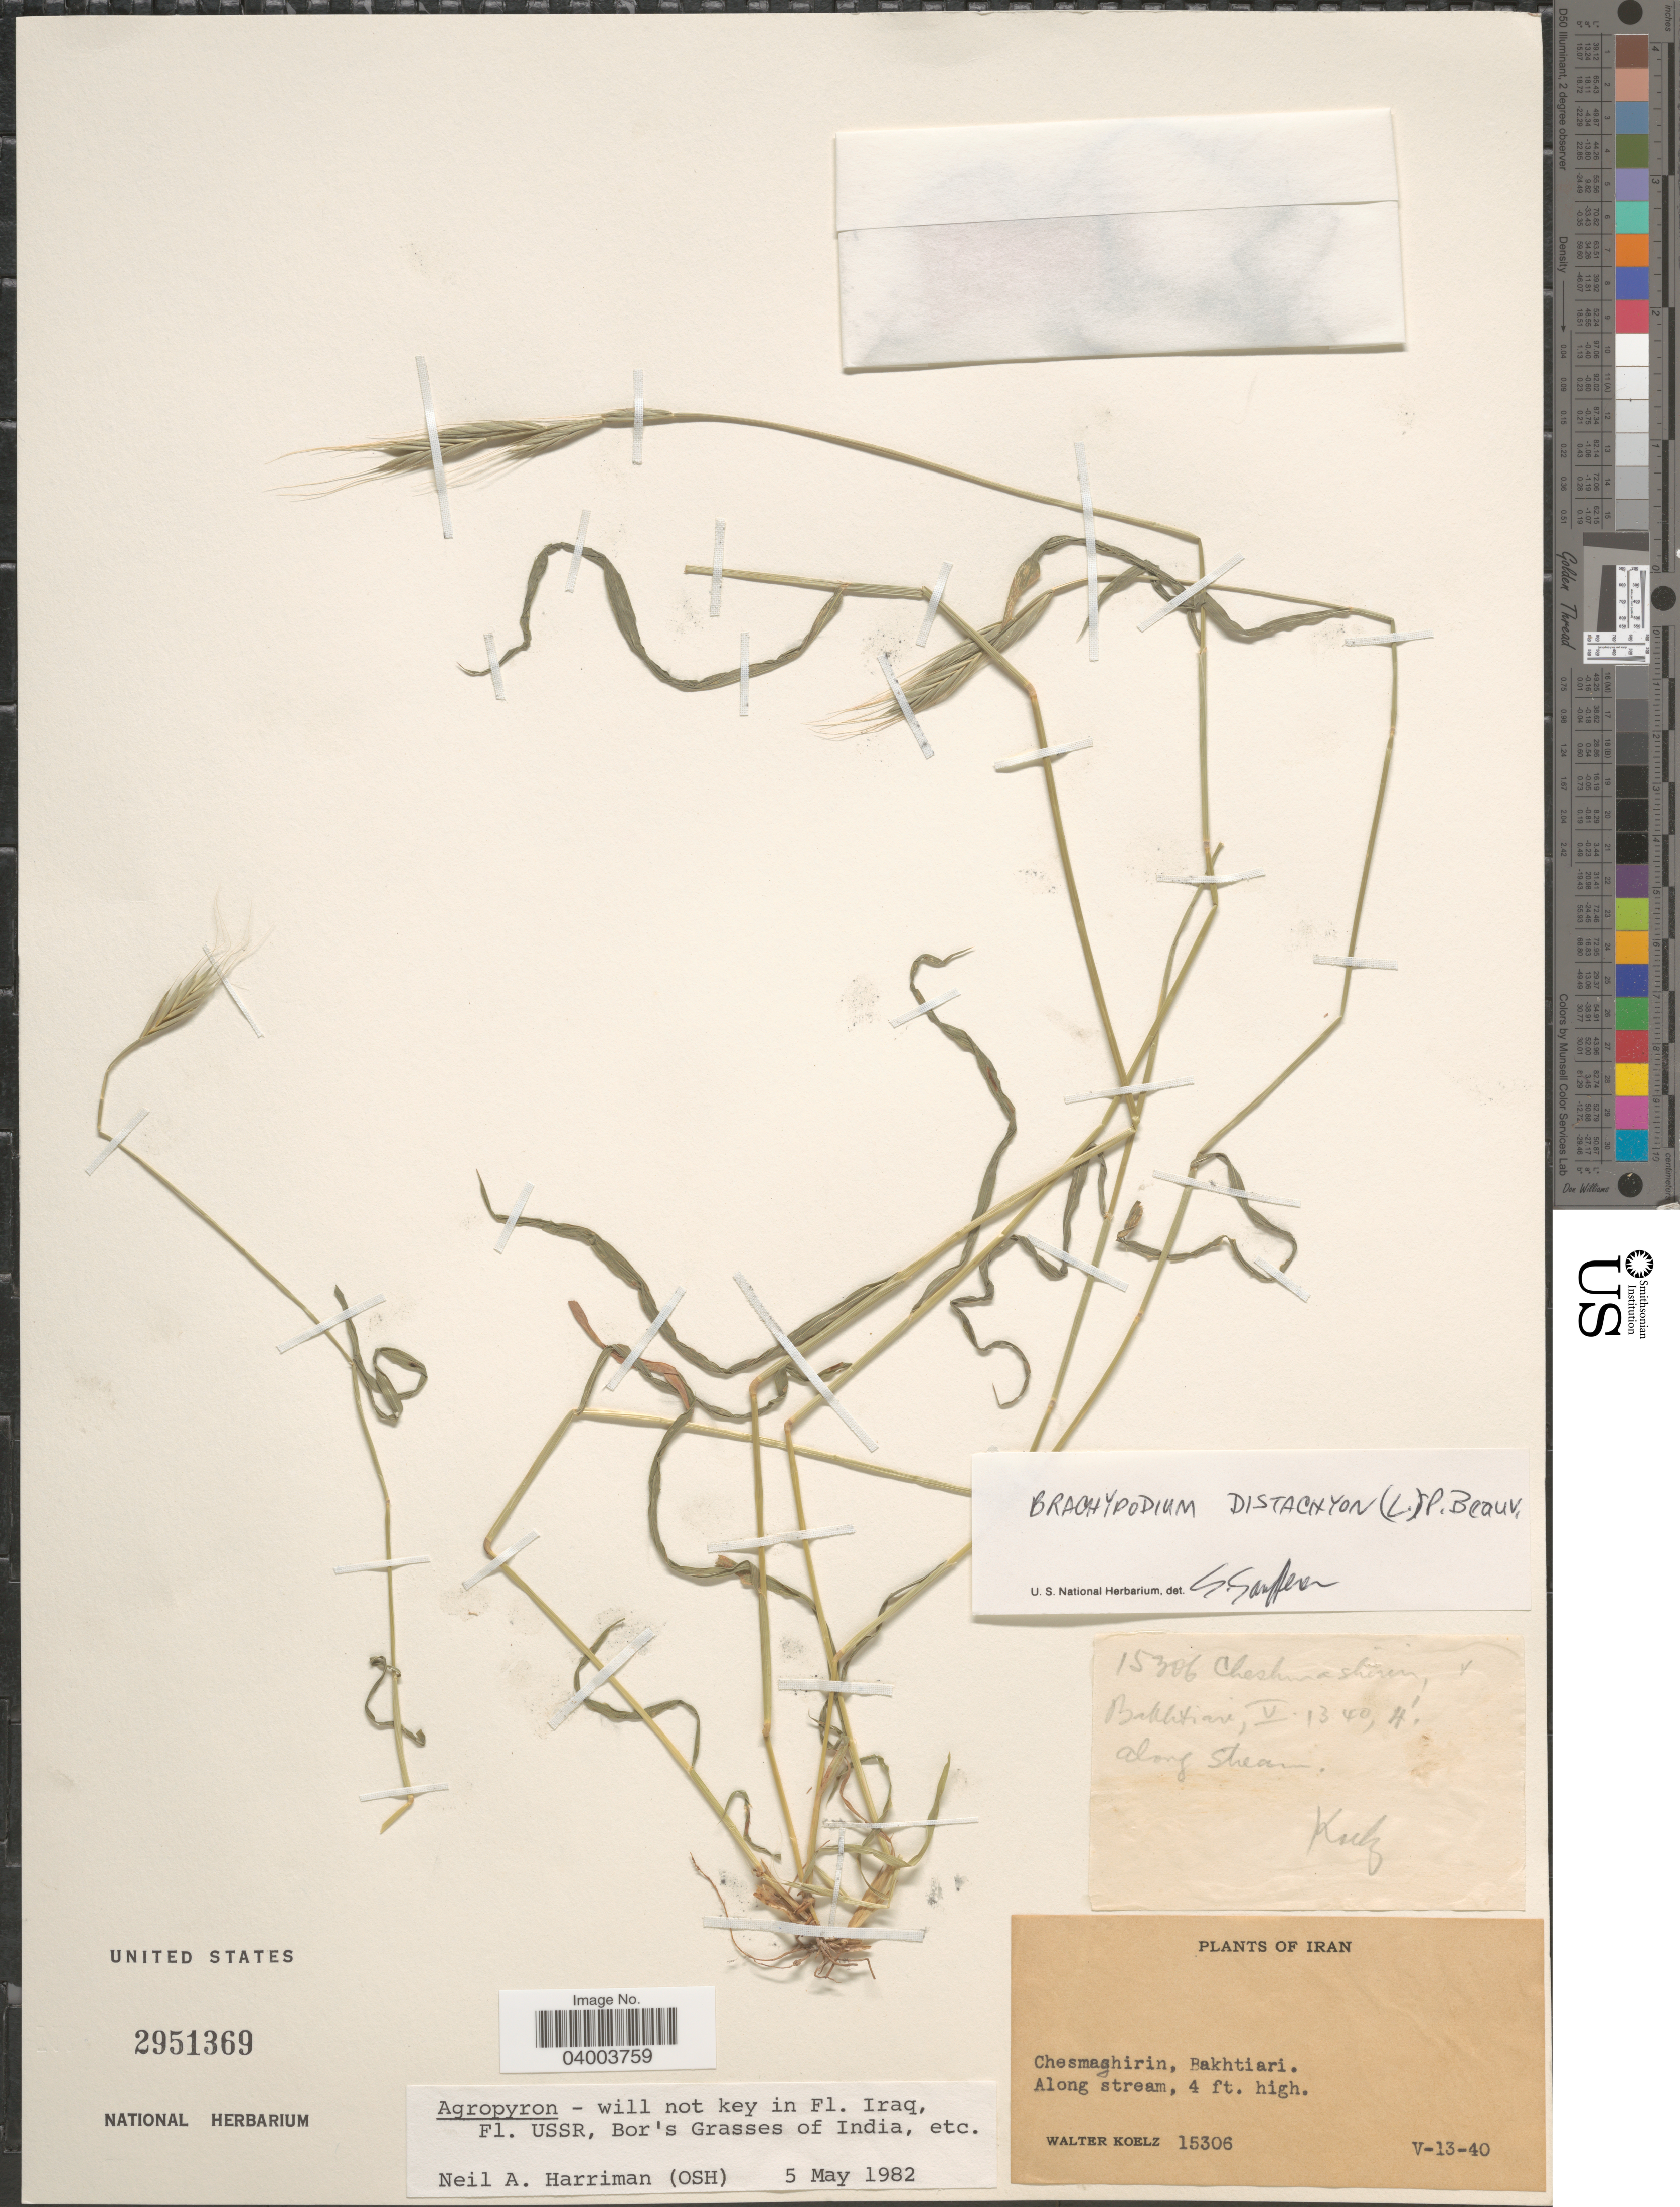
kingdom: Plantae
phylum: Tracheophyta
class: Liliopsida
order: Poales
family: Poaceae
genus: Brachypodium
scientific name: Brachypodium distachyon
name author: (L.) P. Beauv.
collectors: W. N. Koelz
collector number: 15306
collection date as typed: Transcribed d/m/y: 13/5/40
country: Iran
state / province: Chahar Mahaal and Bakhtiari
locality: Chesmaghirin, Bakhtiari.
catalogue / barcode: US 2951369